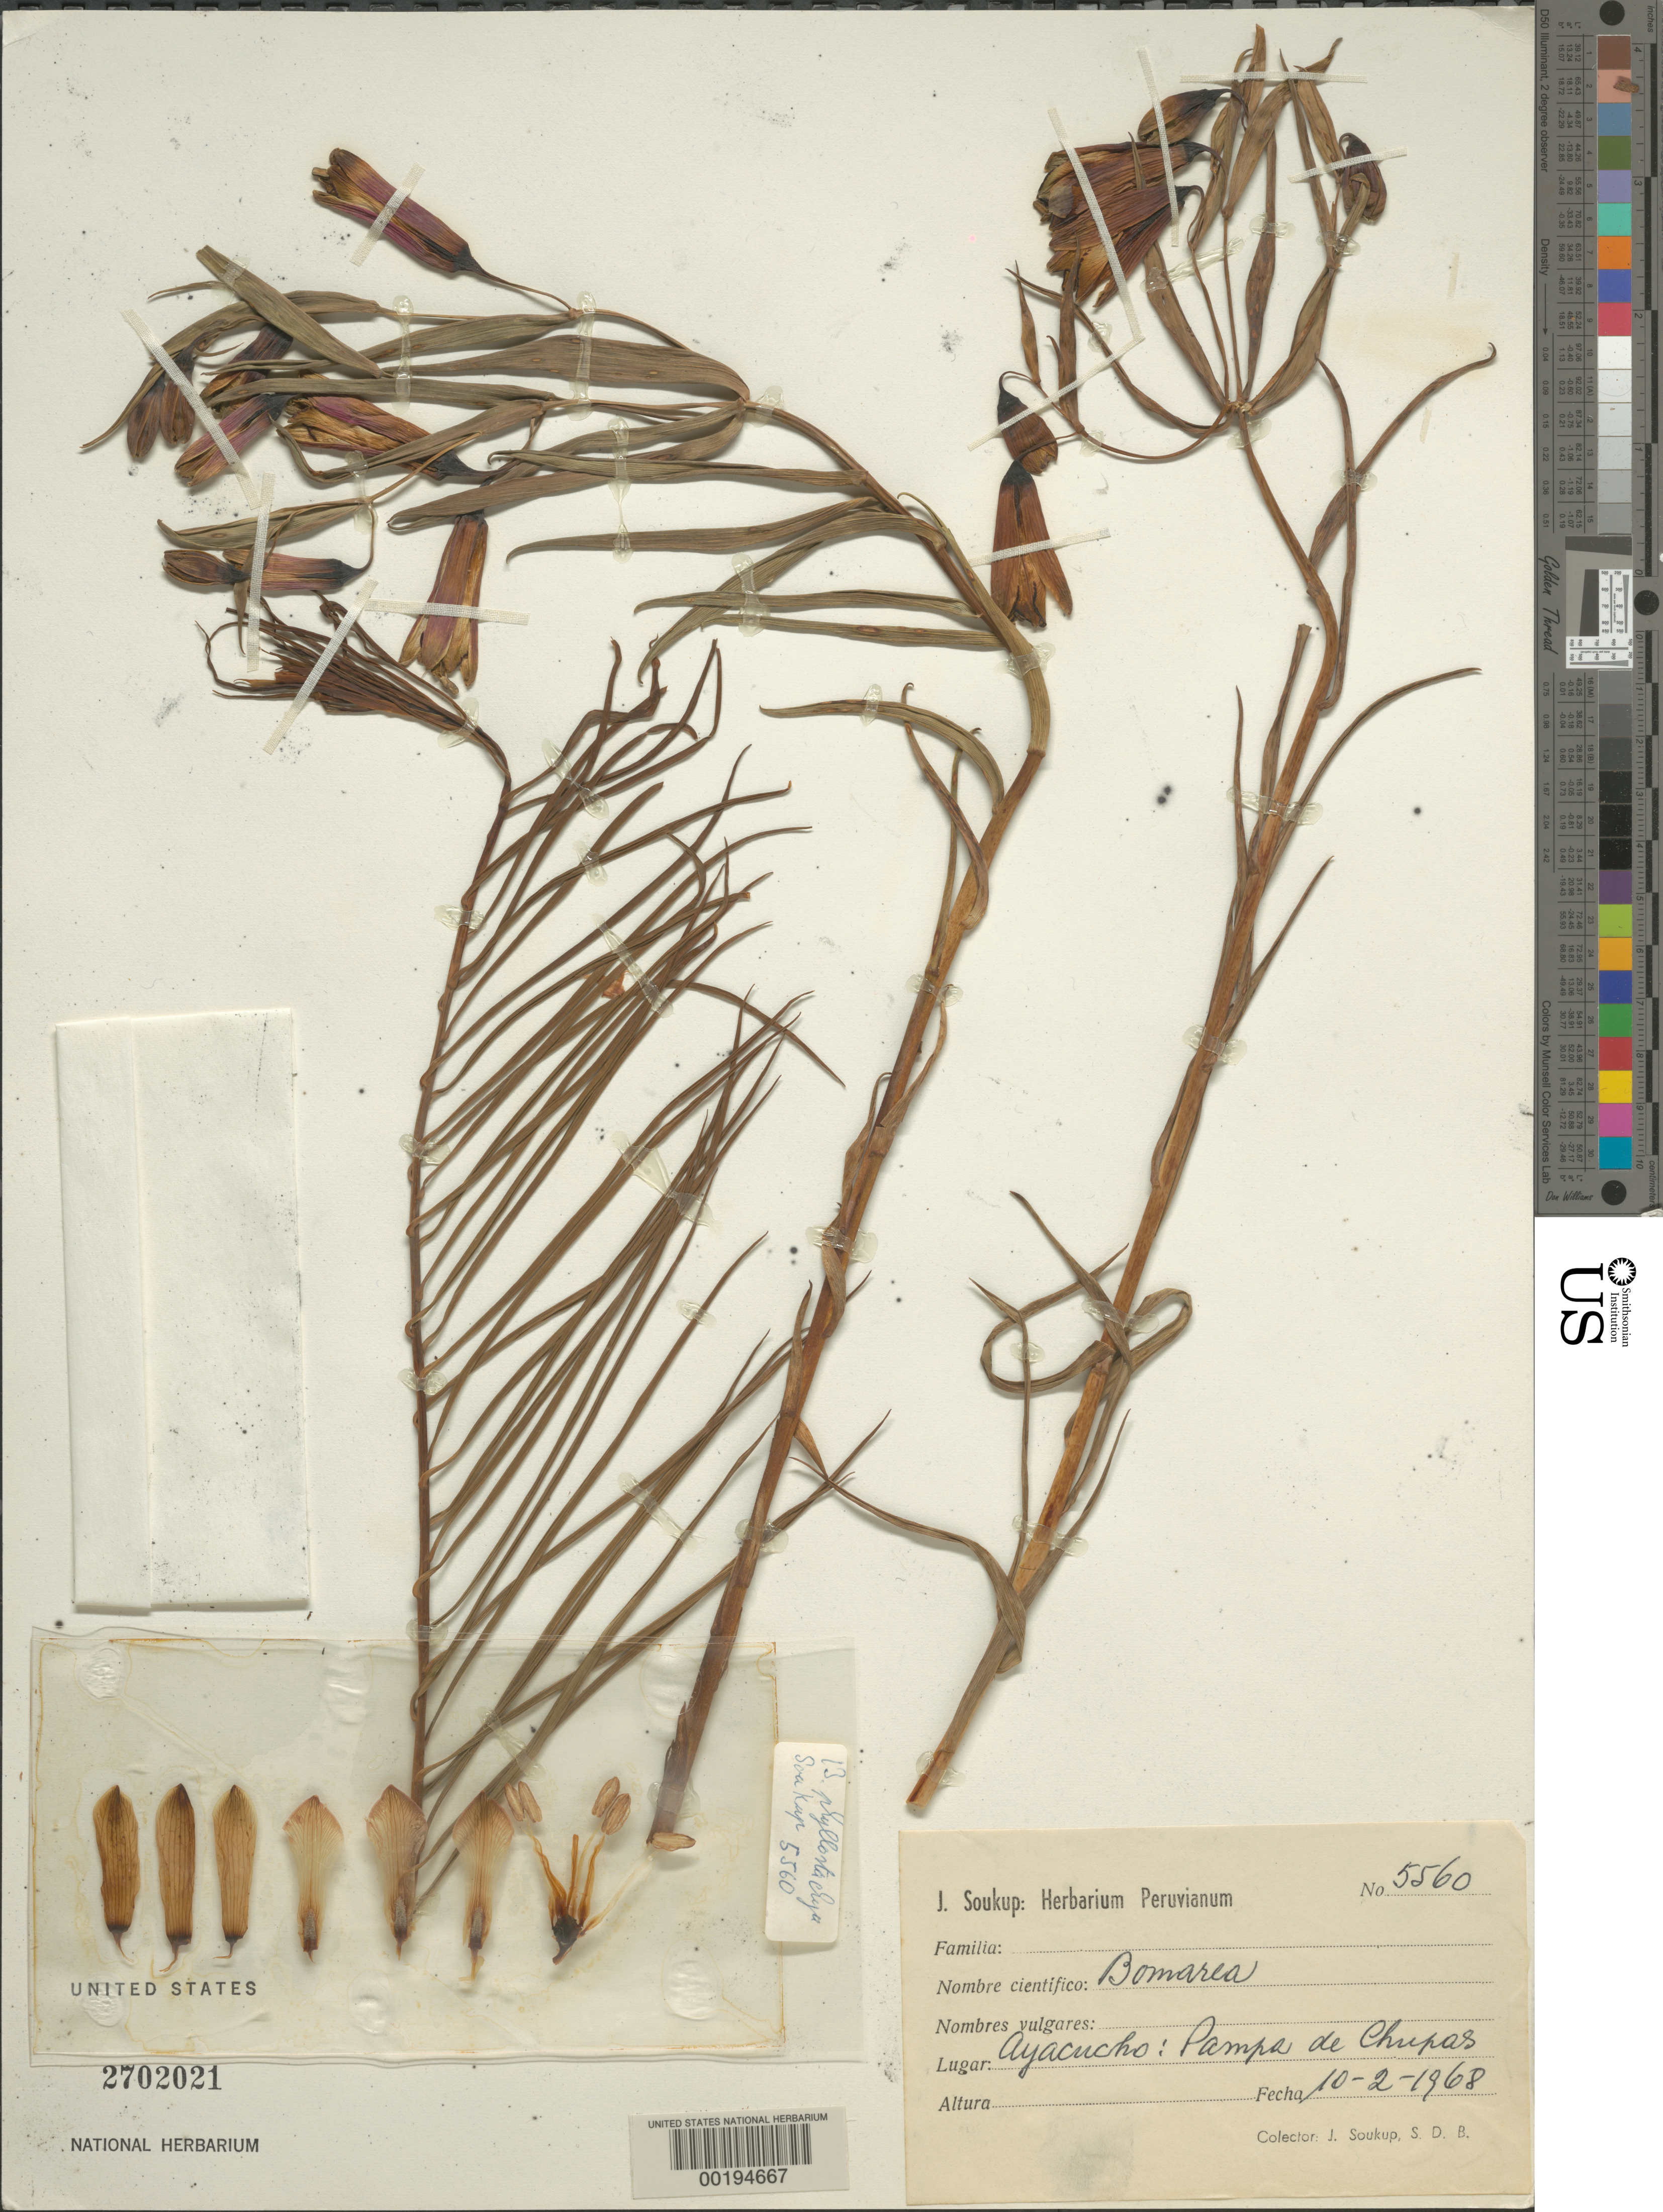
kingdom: Plantae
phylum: Tracheophyta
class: Liliopsida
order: Liliales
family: Alstroemeriaceae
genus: Bomarea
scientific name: Bomarea sp.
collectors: J. J. Soukup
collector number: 5560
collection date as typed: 10 Feb 1968 or 02 Oct 1968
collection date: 1968-02-10 or 1968-10-02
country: Peru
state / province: Ayacucho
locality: Ayacucho: Pampa de Chupas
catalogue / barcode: US 2702021